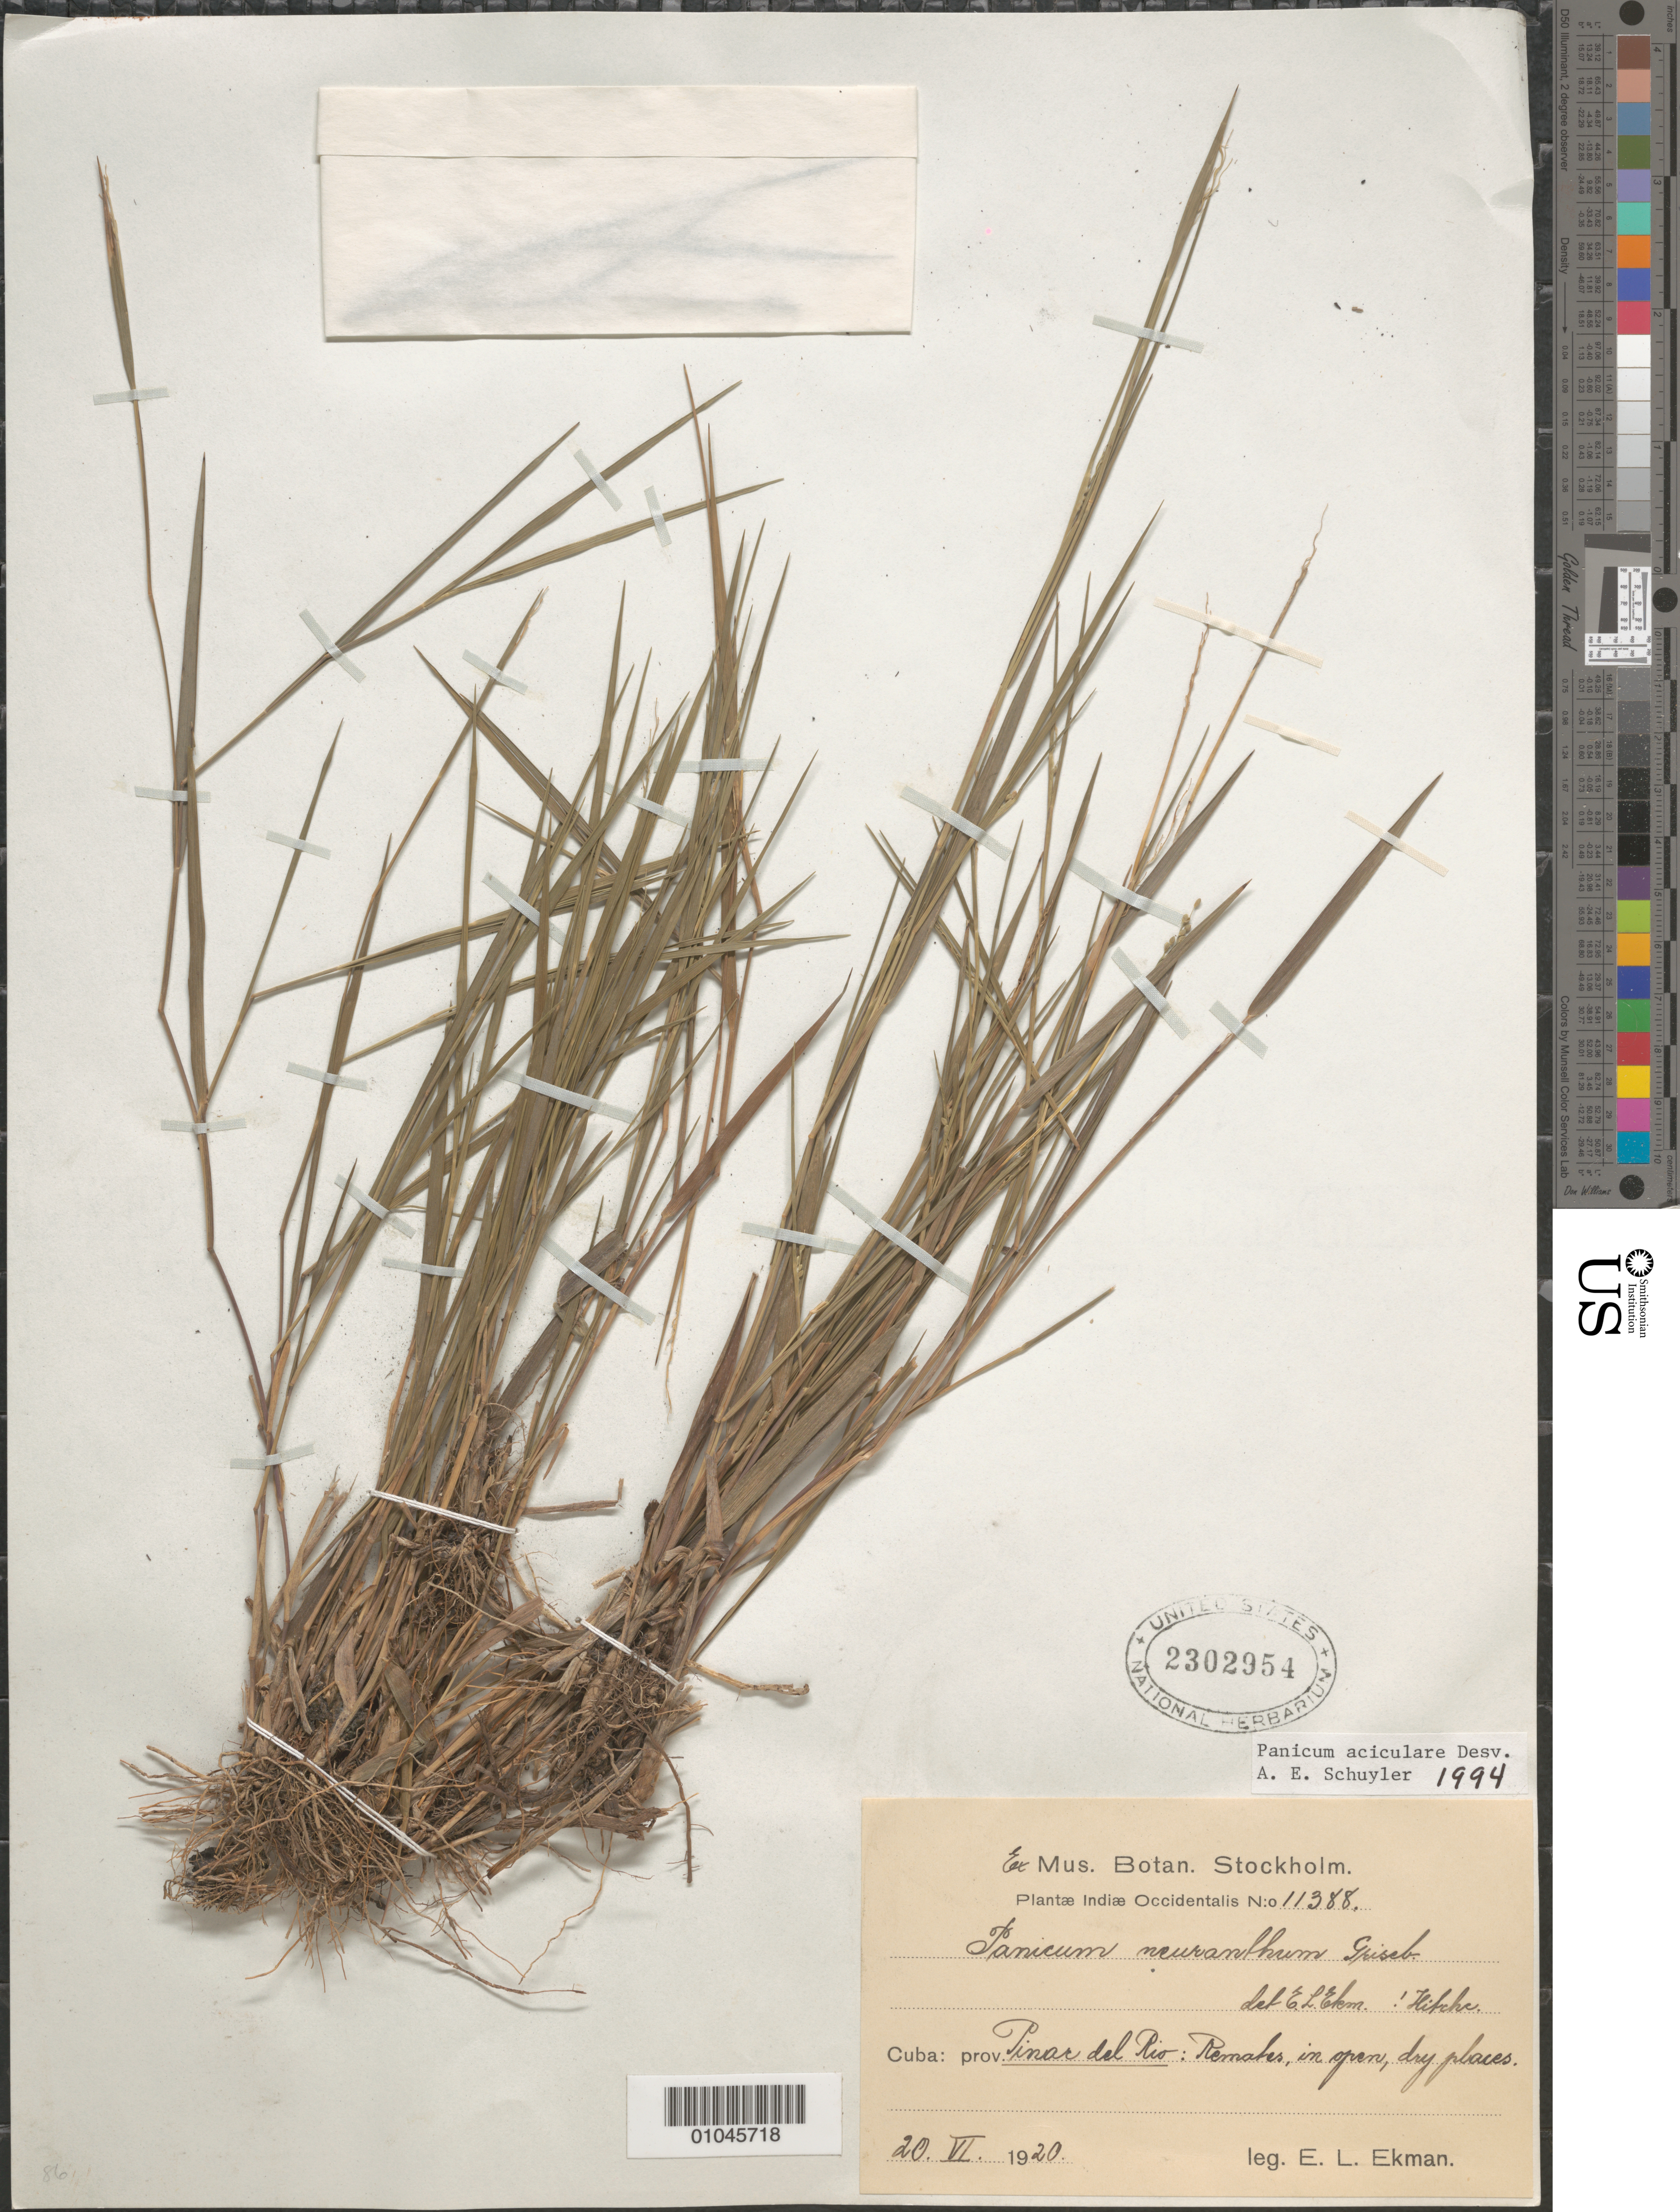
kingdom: Plantae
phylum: Tracheophyta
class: Liliopsida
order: Poales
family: Poaceae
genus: Panicum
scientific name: Panicum aciculare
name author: Desv. ex Poir.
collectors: E. L. Ekman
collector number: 11388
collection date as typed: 20 Jun 1920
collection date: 1920-06-20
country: Cuba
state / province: Pinar del Rio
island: Cuba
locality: open, dry places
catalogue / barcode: US 2302954